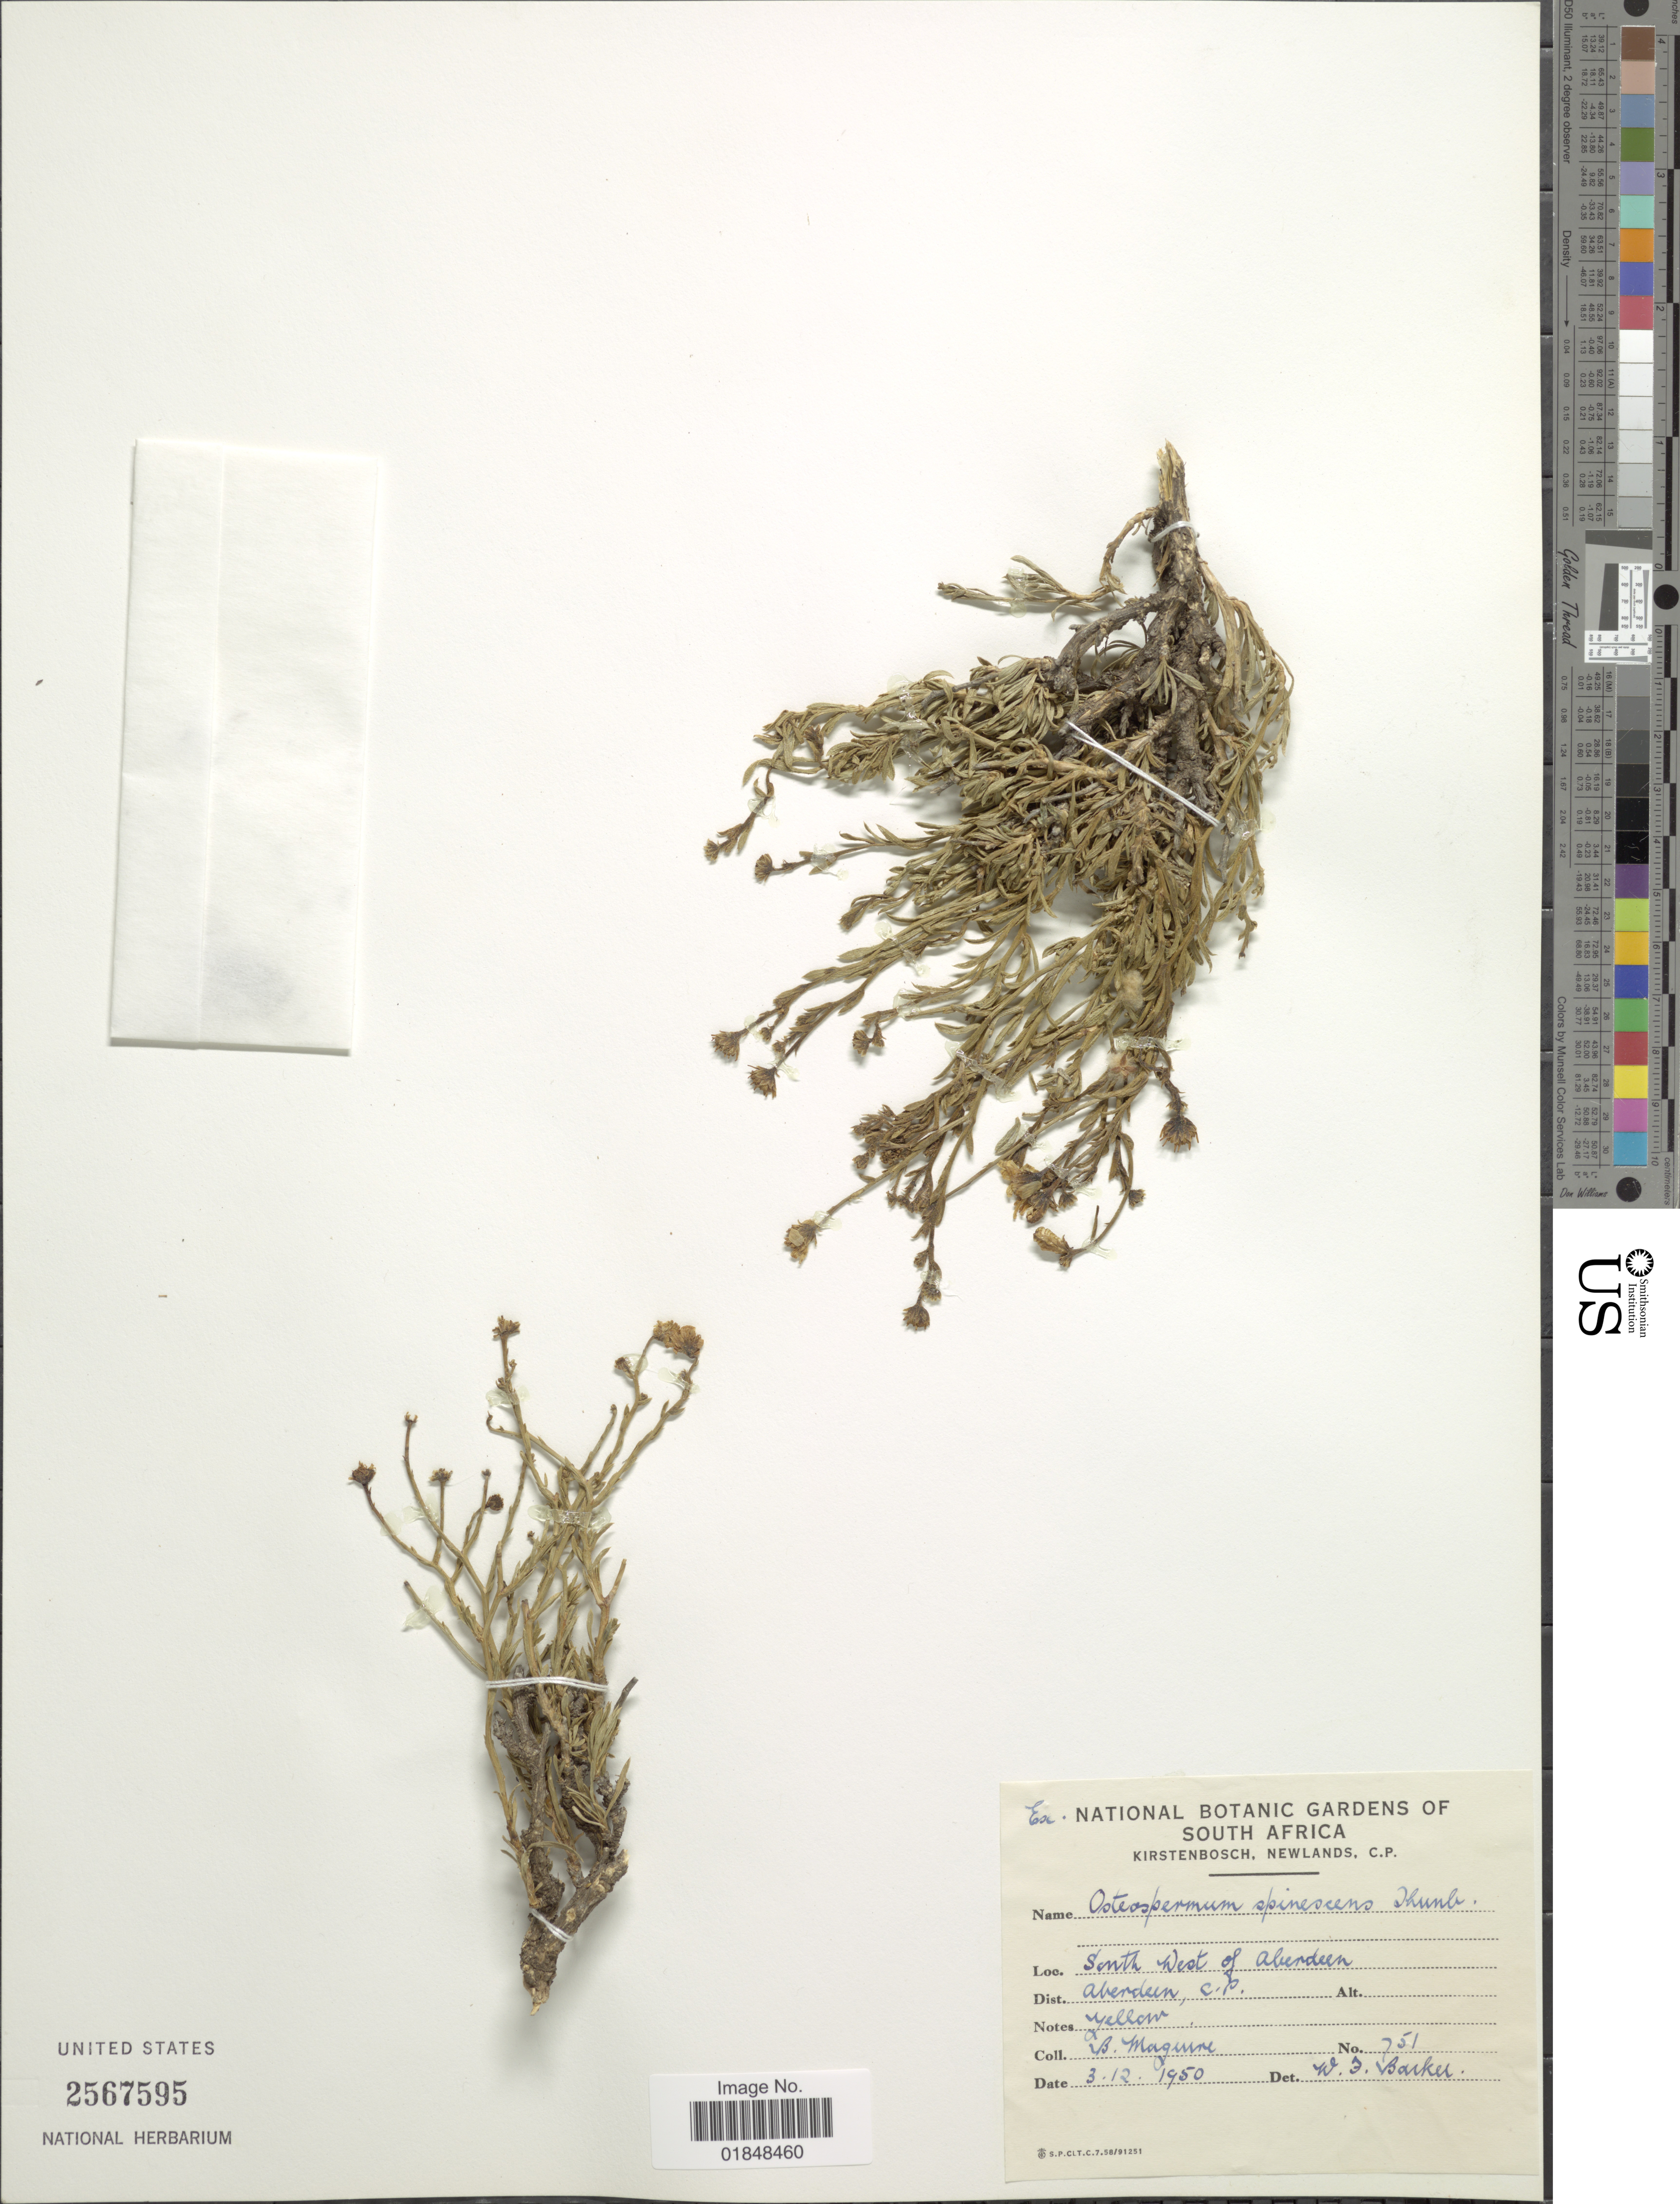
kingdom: Plantae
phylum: Tracheophyta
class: Magnoliopsida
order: Asterales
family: Asteraceae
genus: Osteospermum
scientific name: Osteospermum spinescens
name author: Thunb.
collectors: B. Maguire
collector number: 751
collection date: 1950-12-03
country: South Africa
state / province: Eastern Cape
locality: South west of Aberdeen. Dist. Aberdeen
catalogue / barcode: US 2567595